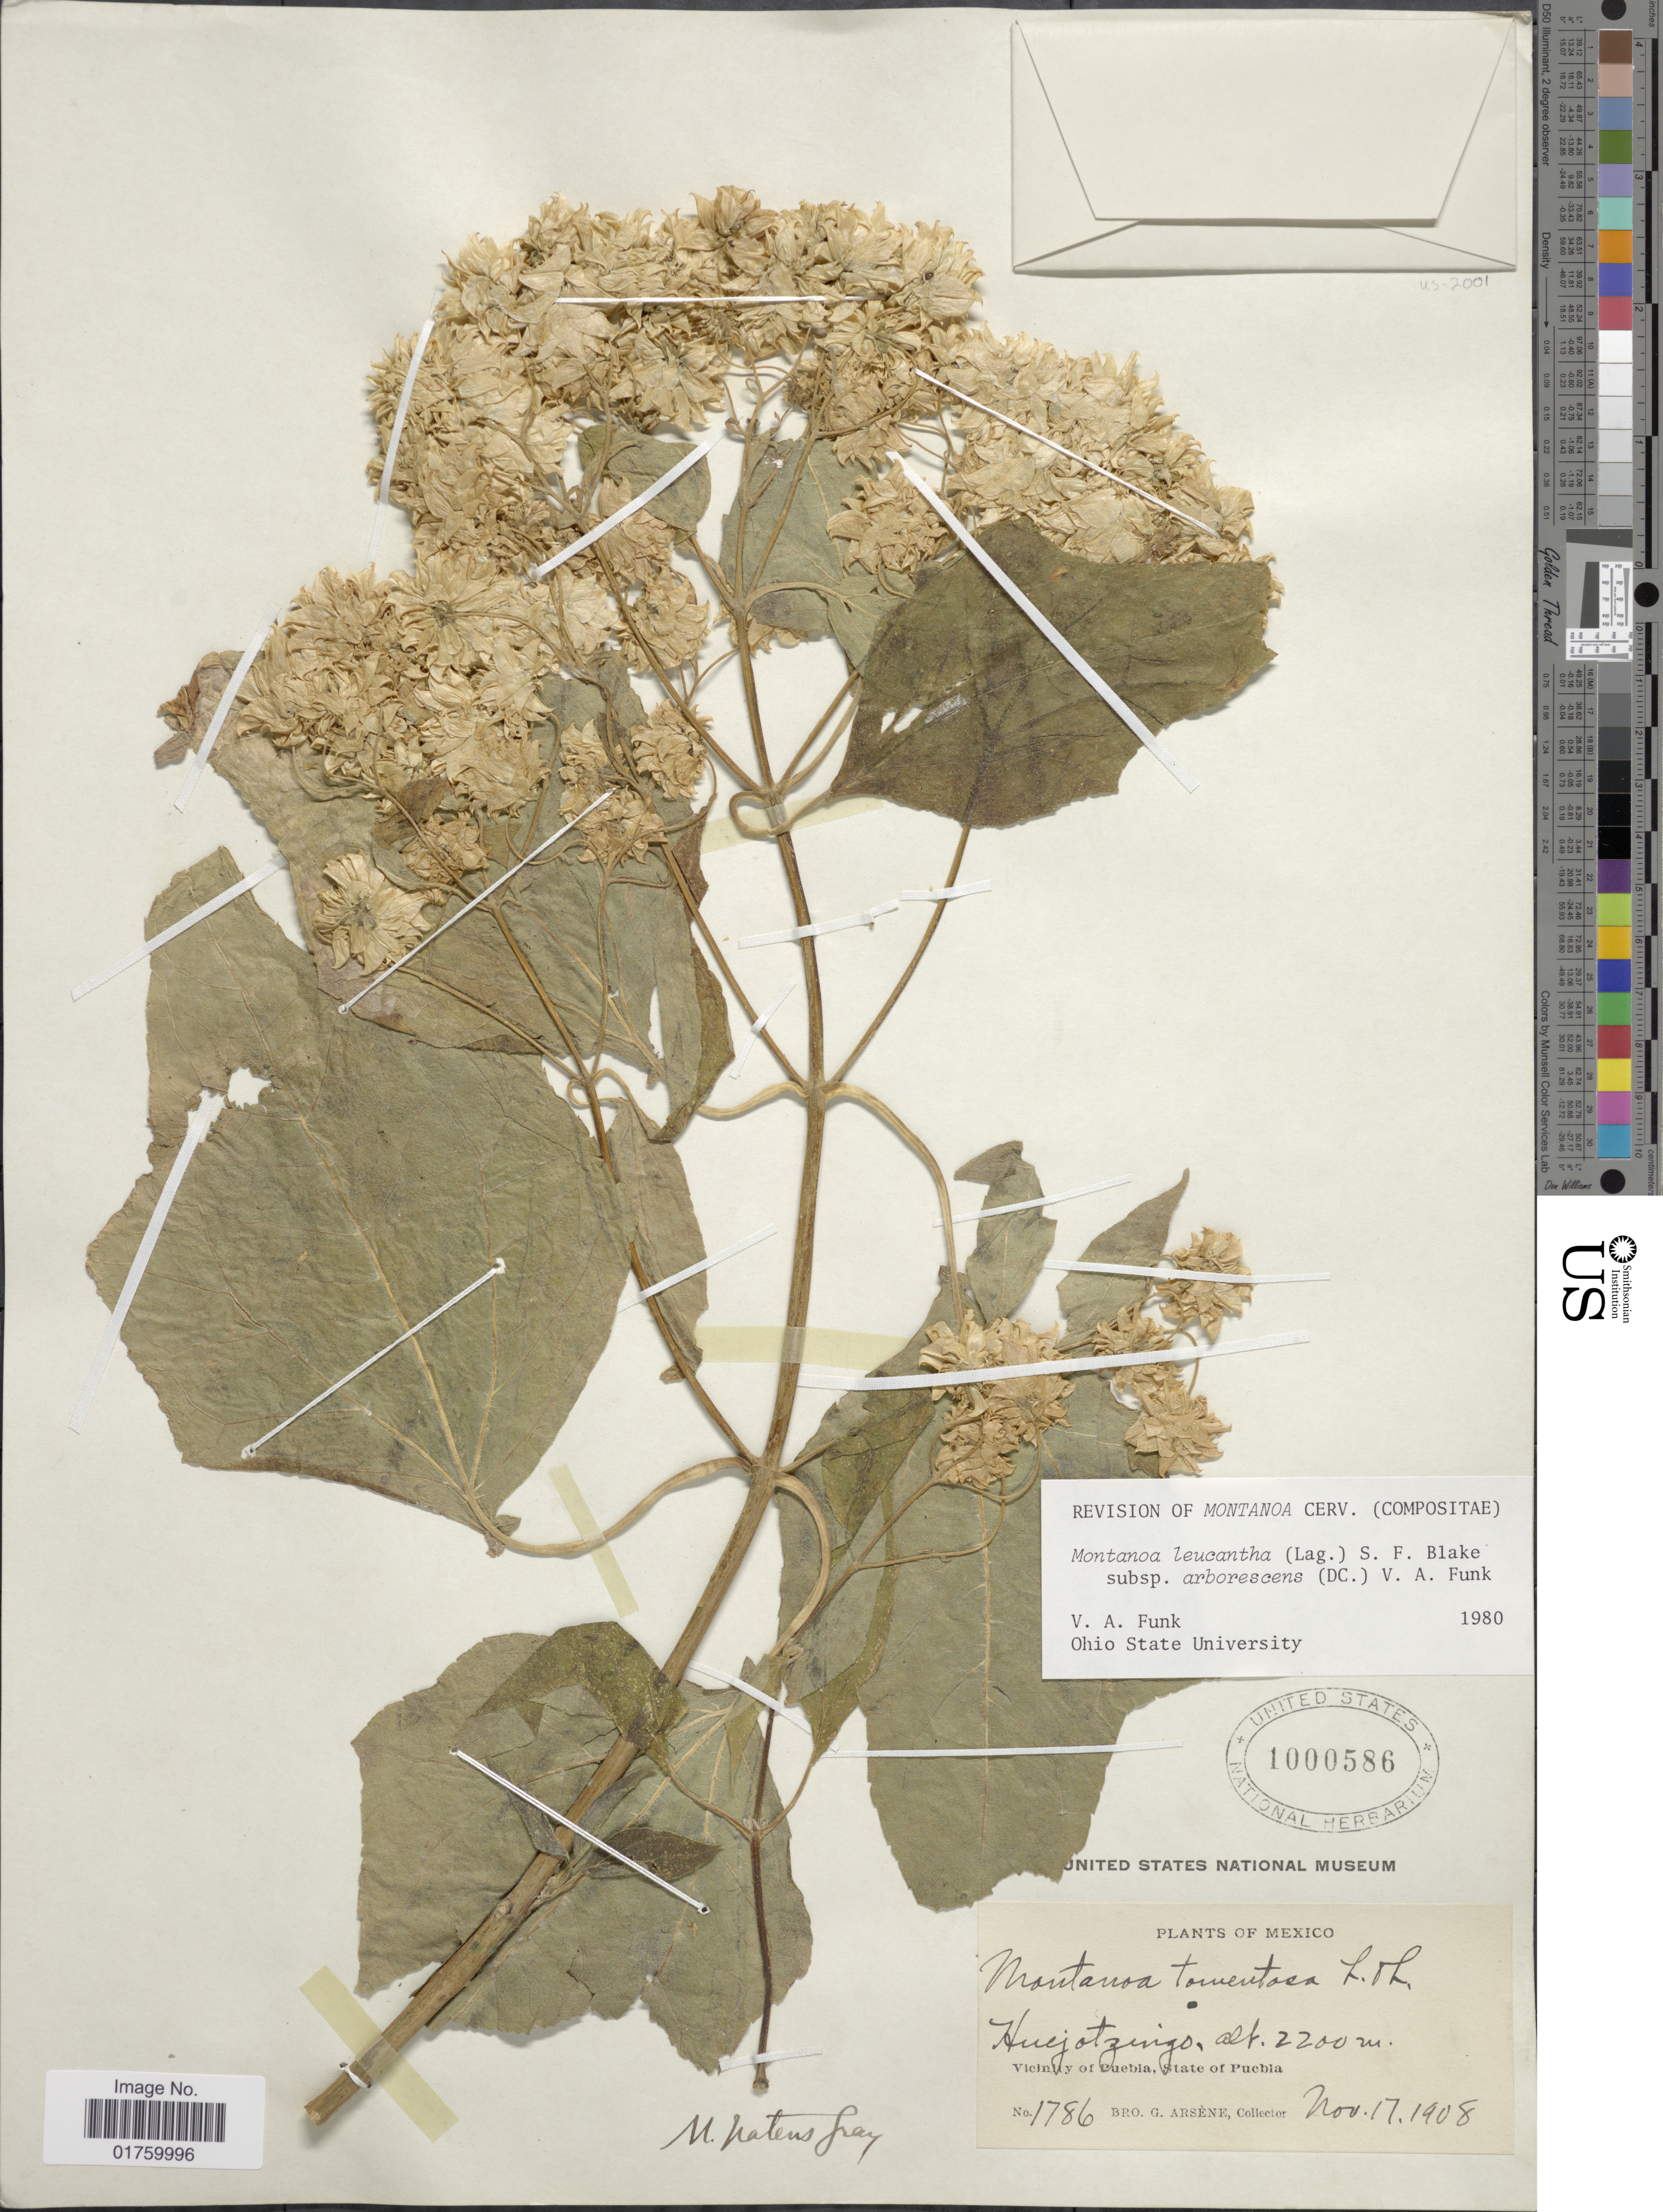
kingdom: Plantae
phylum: Tracheophyta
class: Magnoliopsida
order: Asterales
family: Asteraceae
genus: Montanoa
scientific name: Montanoa leucantha subsp. arborescens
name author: (DC.) V.A. Funk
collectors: Bro. G. Arsène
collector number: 1786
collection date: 1908-11-17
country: Mexico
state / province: Puebla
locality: Huejotzingo, vicinity of Puebla.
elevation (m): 2200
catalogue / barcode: US 1000586